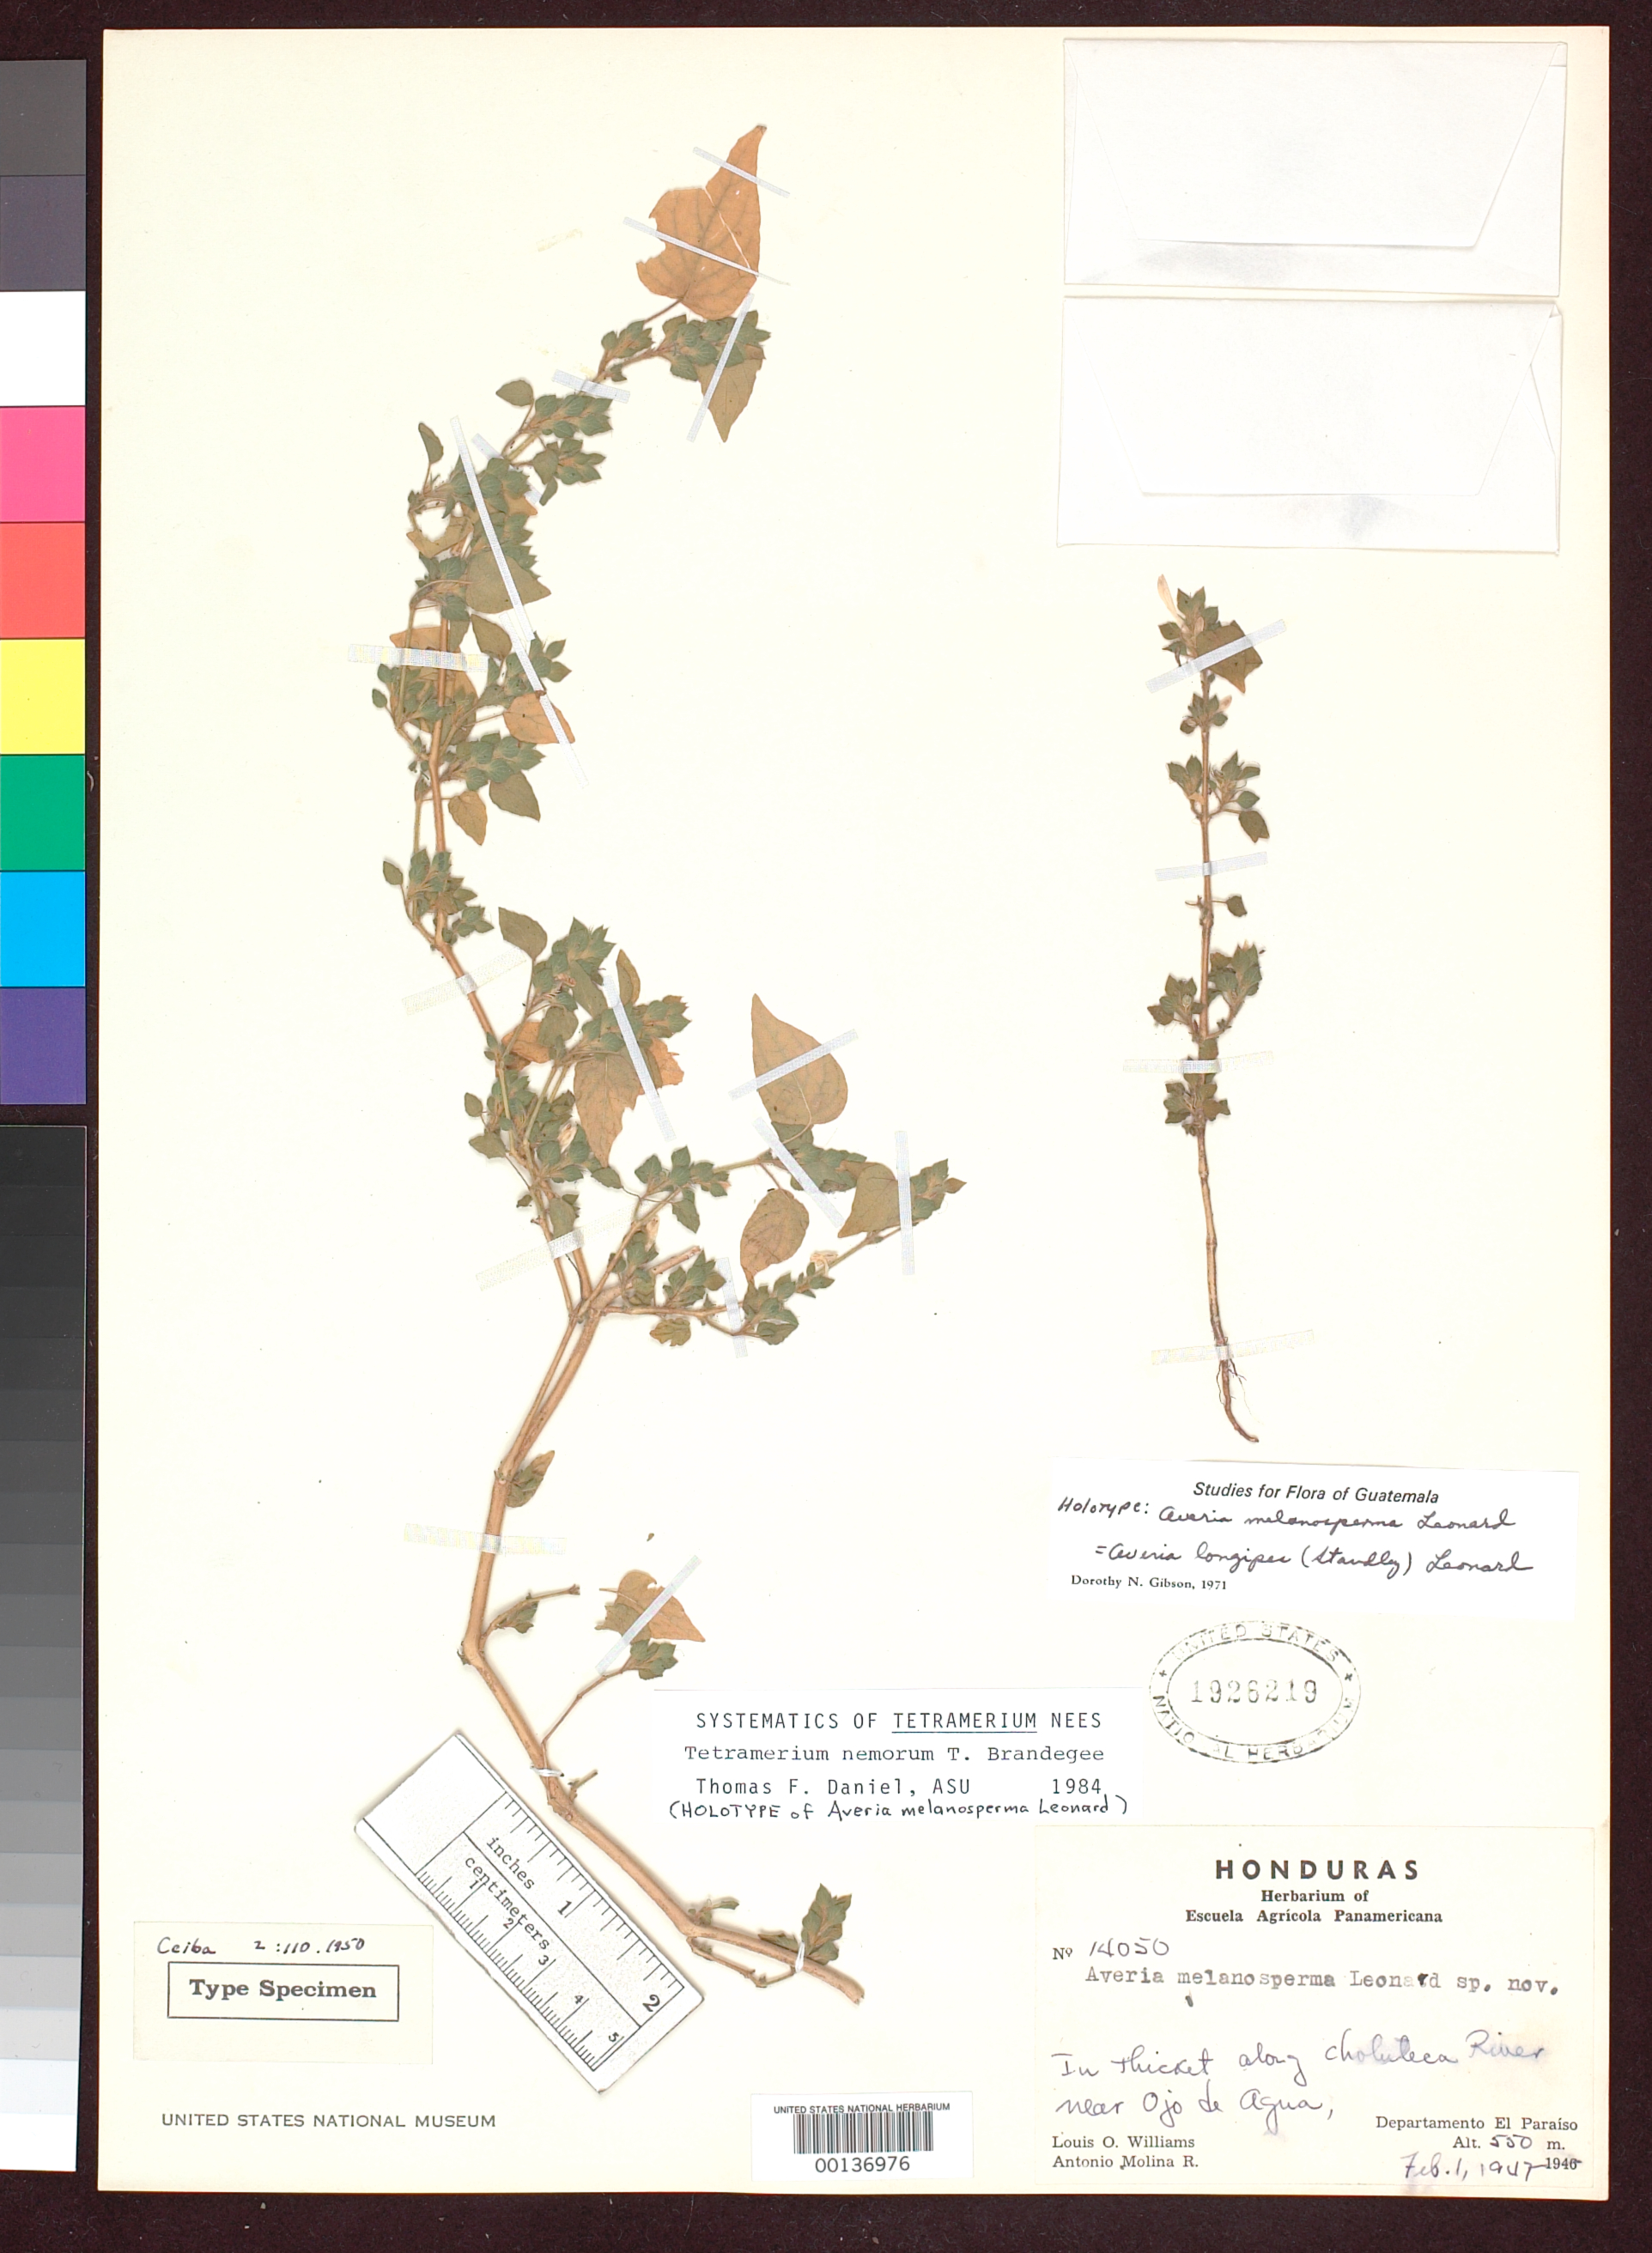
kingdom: Plantae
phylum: Tracheophyta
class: Magnoliopsida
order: Lamiales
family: Acanthaceae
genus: Averia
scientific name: Averia melanosperma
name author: Leonard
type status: Holotype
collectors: L. O. Williams & A. Molina R.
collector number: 14050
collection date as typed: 01 Feb 1947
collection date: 1947-02-01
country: Honduras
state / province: El Paraíso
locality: Choluteca River near Ojo de Agua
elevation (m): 559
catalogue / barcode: US 1926219